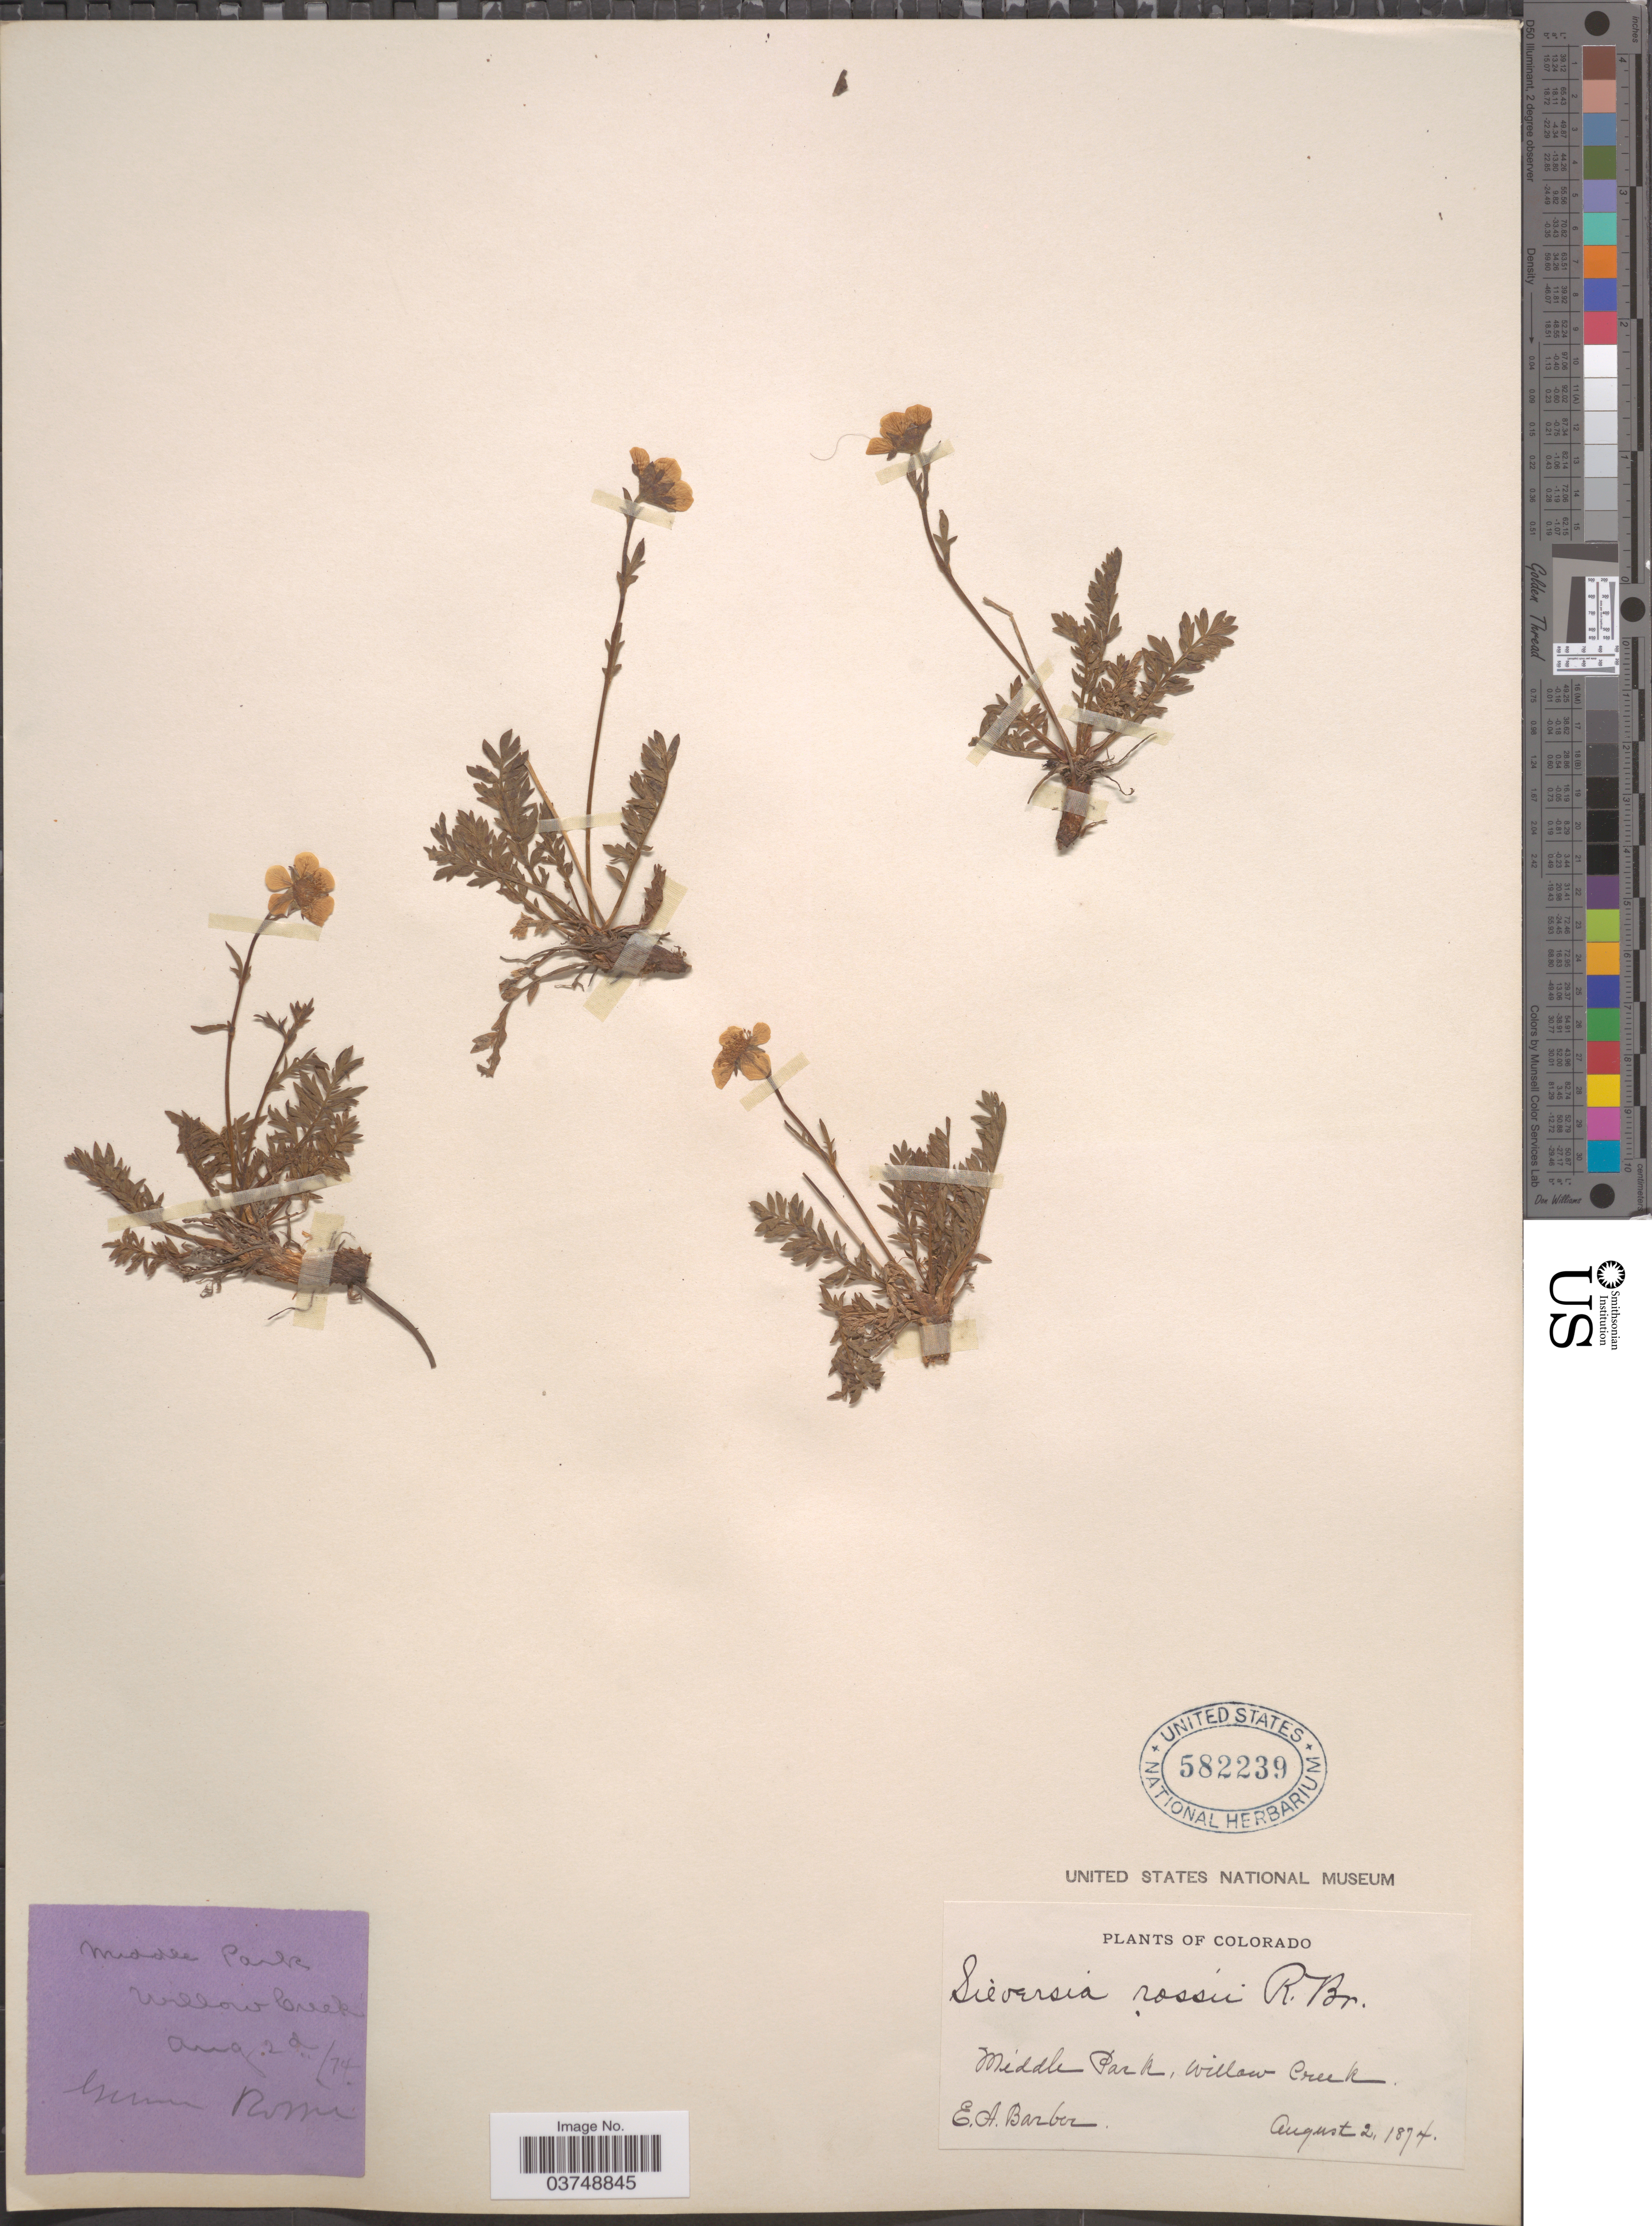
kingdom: Plantae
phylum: Tracheophyta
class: Magnoliopsida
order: Rosales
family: Rosaceae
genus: Geum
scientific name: Geum rossii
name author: (R. Br.) Ser.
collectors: E. Barber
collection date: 1874-08-02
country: United States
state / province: Colorado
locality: Middle Park, Willow Creek.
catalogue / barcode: US 582239